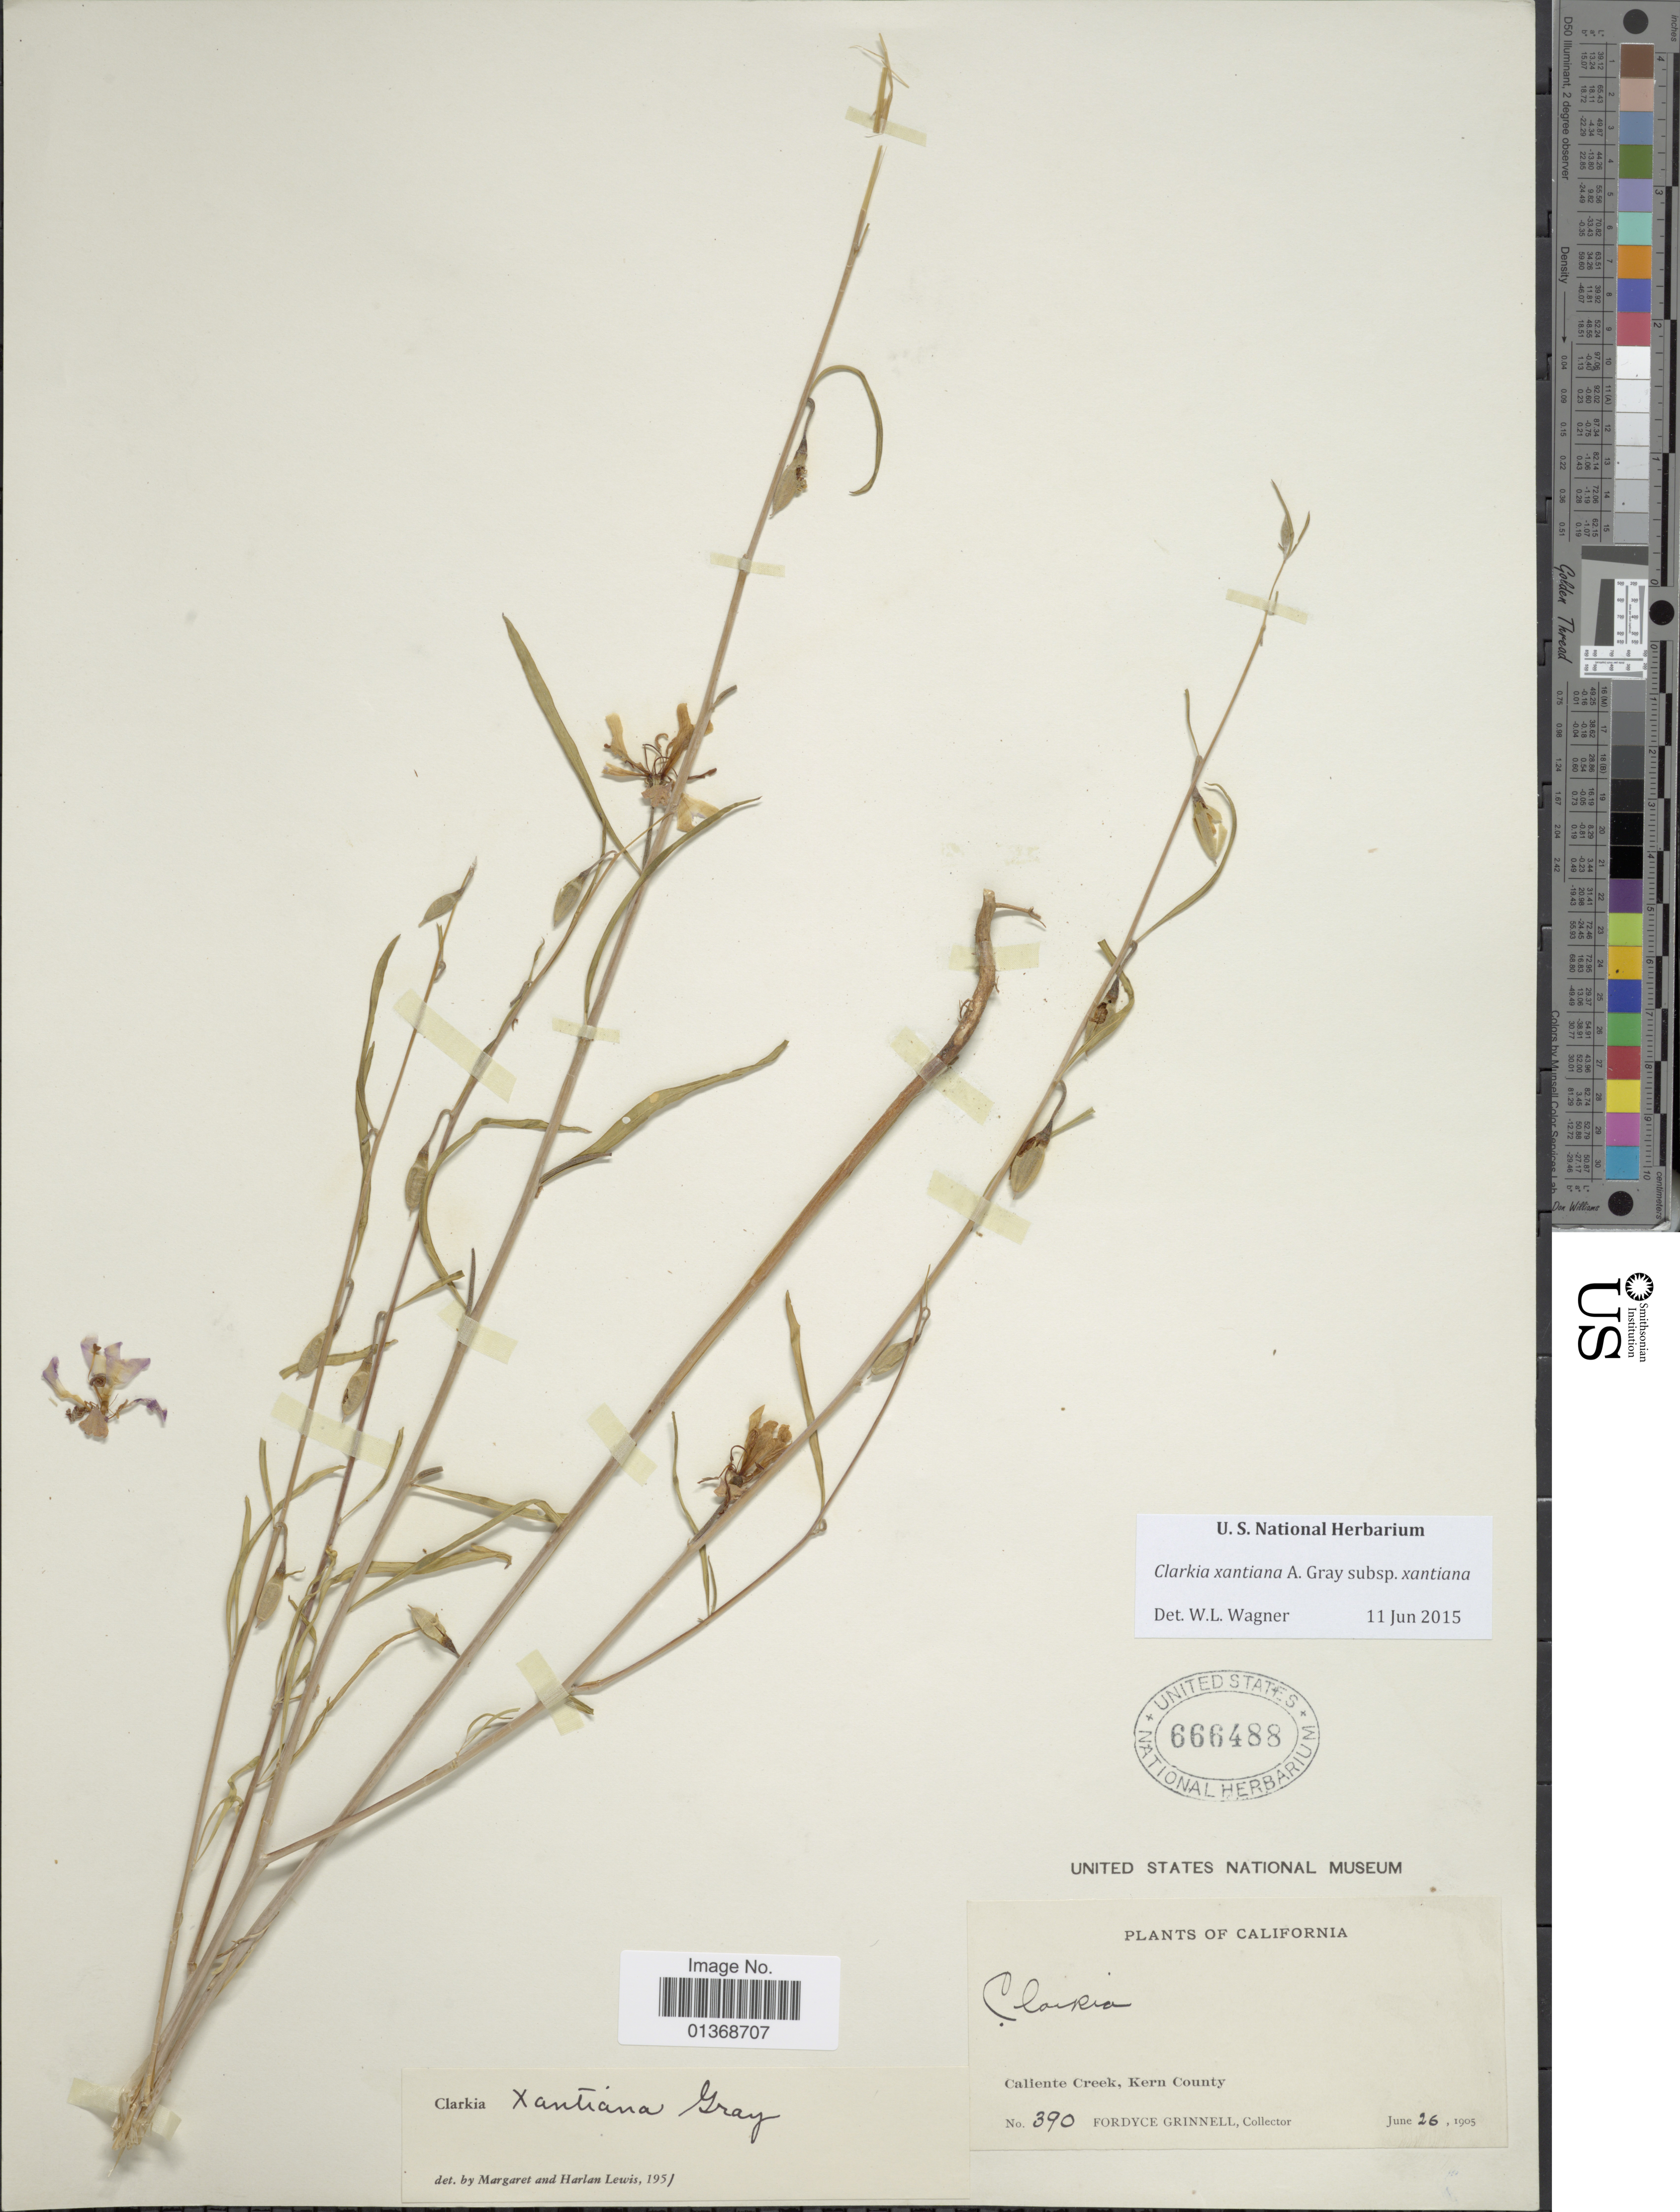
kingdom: Plantae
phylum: Tracheophyta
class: Magnoliopsida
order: Myrtales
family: Onagraceae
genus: Clarkia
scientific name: Clarkia xantiana subsp. xantiana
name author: A. Gray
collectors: F. Grinnell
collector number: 390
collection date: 1905-06-26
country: United States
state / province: California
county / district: Kern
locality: Caliente Creek, Kern County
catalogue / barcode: US 666488